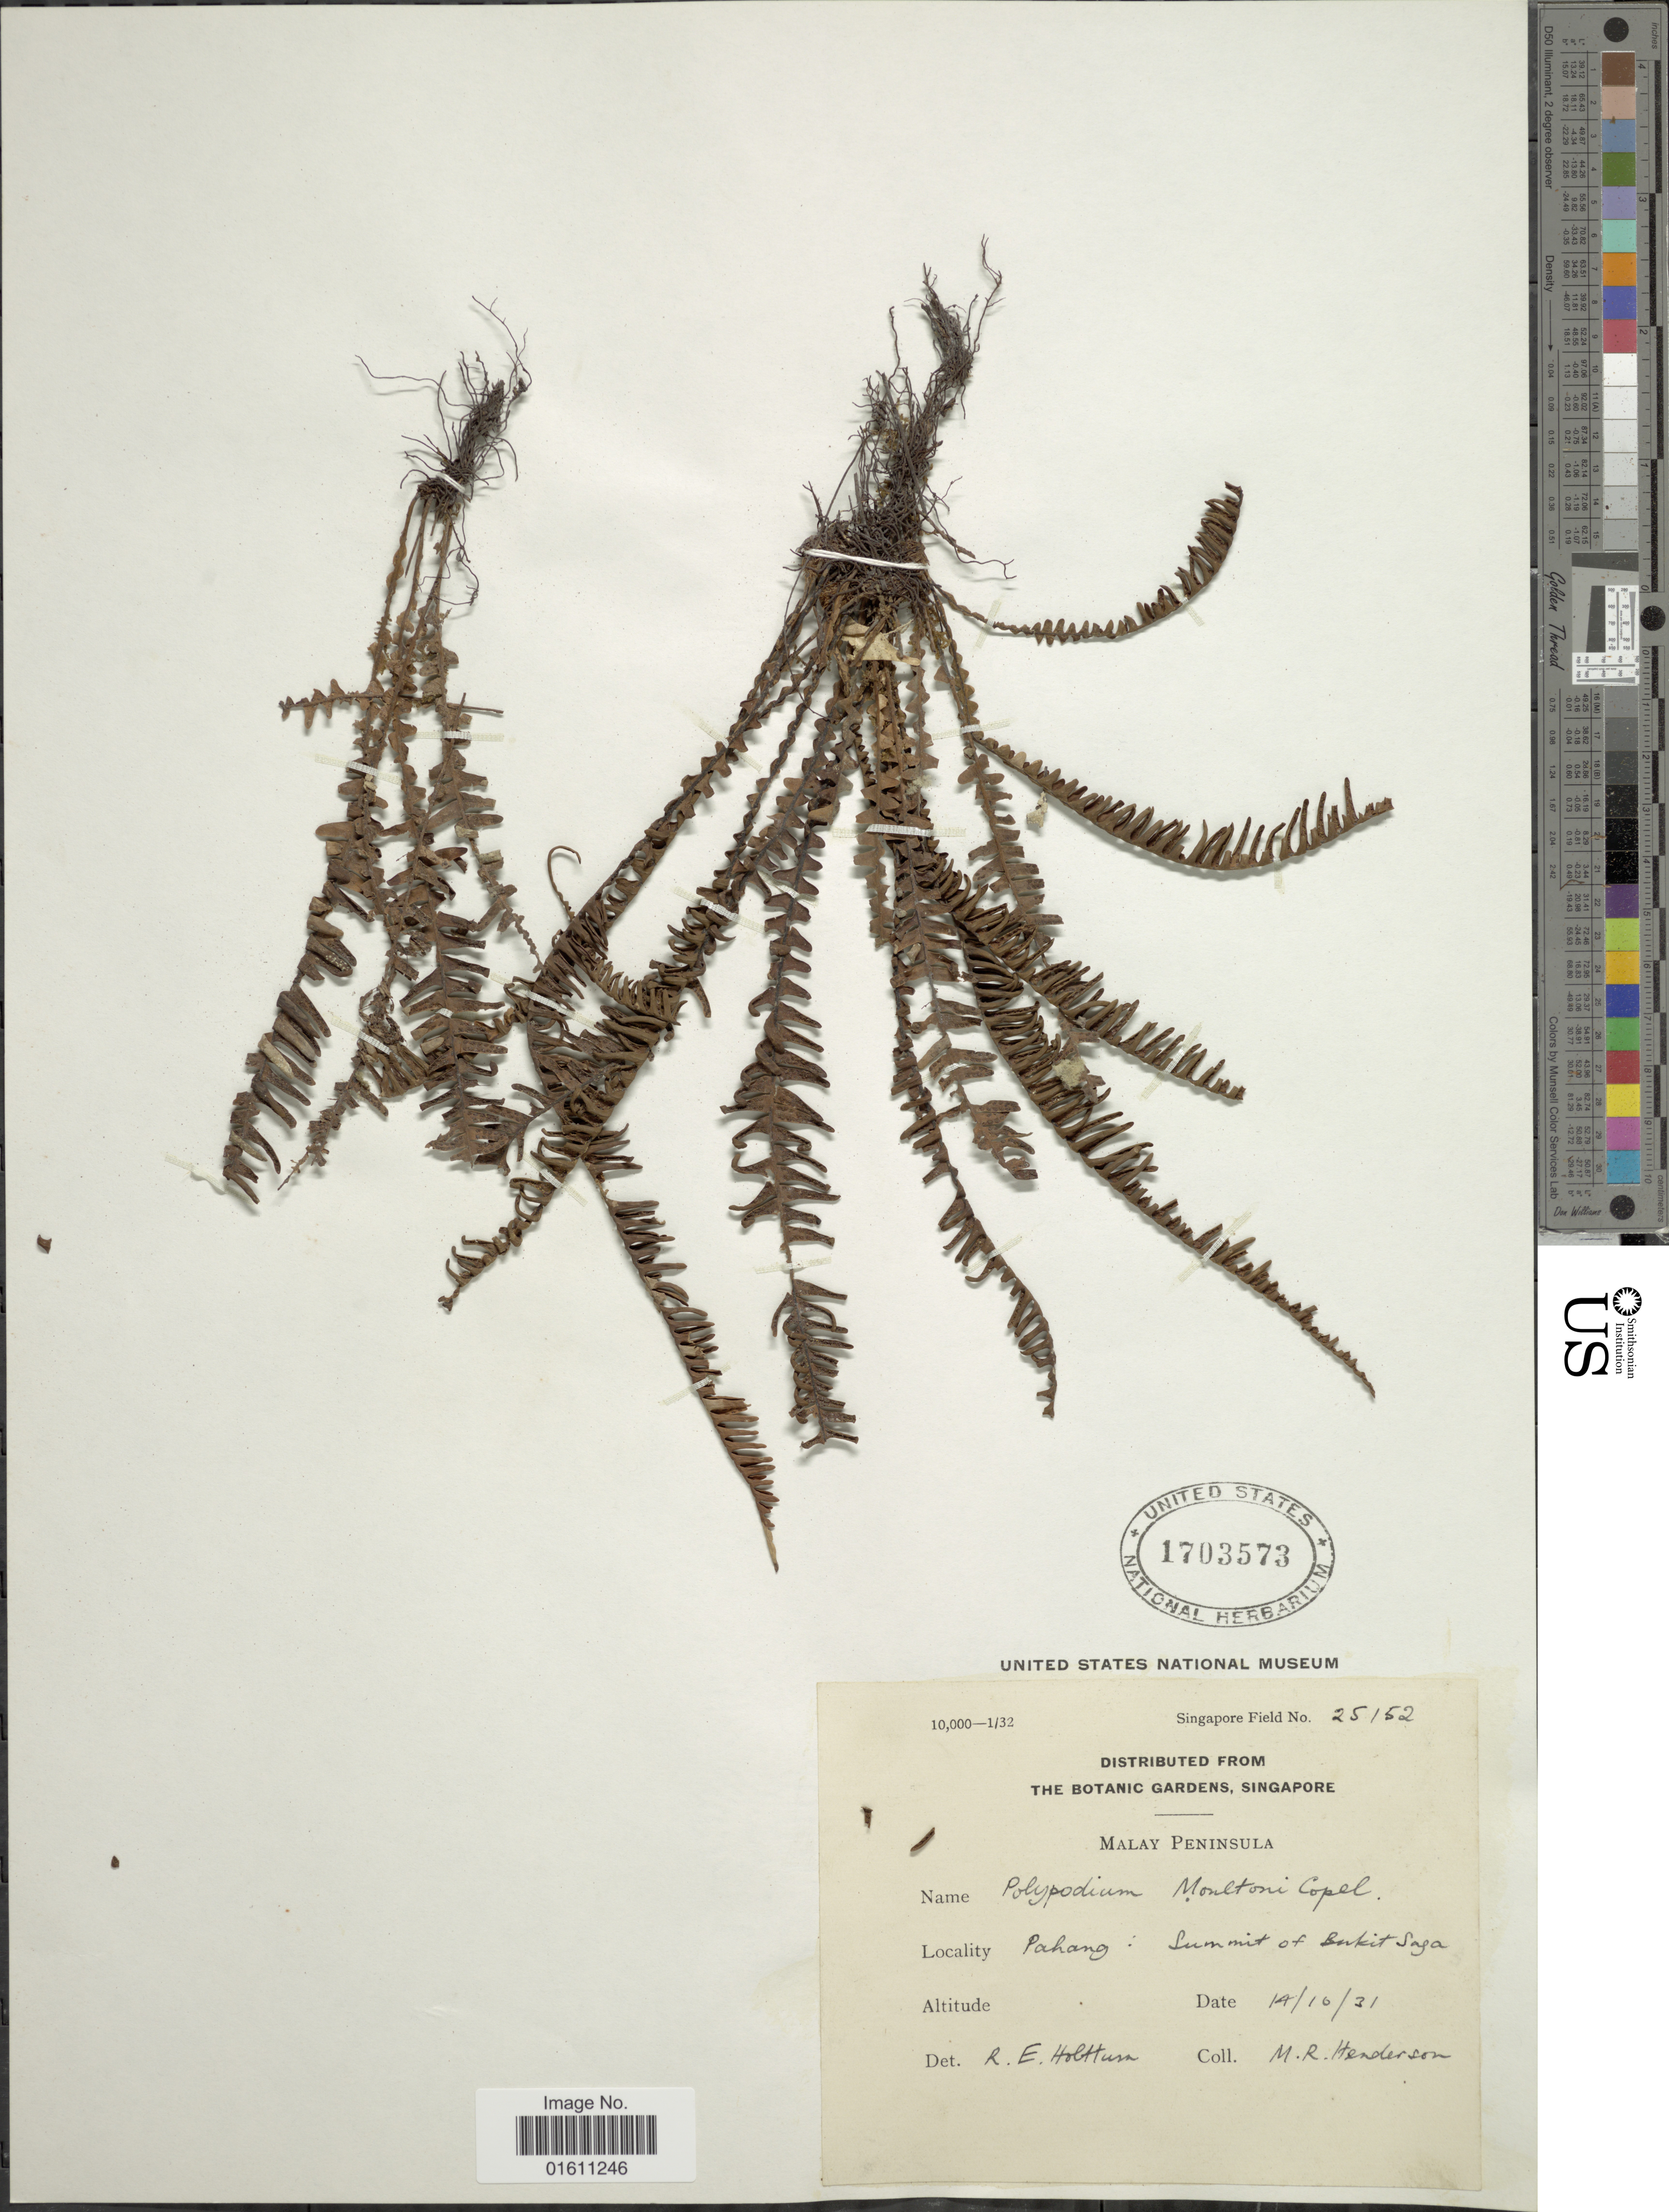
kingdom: Plantae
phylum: Tracheophyta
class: Polypodiopsida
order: Polypodiales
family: Polypodiaceae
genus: Ctenopterella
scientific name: Ctenopterella blechnoides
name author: (Grev.) Parris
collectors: M. Henderson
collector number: Singapore Field 25152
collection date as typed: Transcribed d/m/y: 14/10/31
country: Malaysia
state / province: Pahang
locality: Malay Peninsula, pahang: Summit of Bukitsayo.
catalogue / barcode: US 1703573